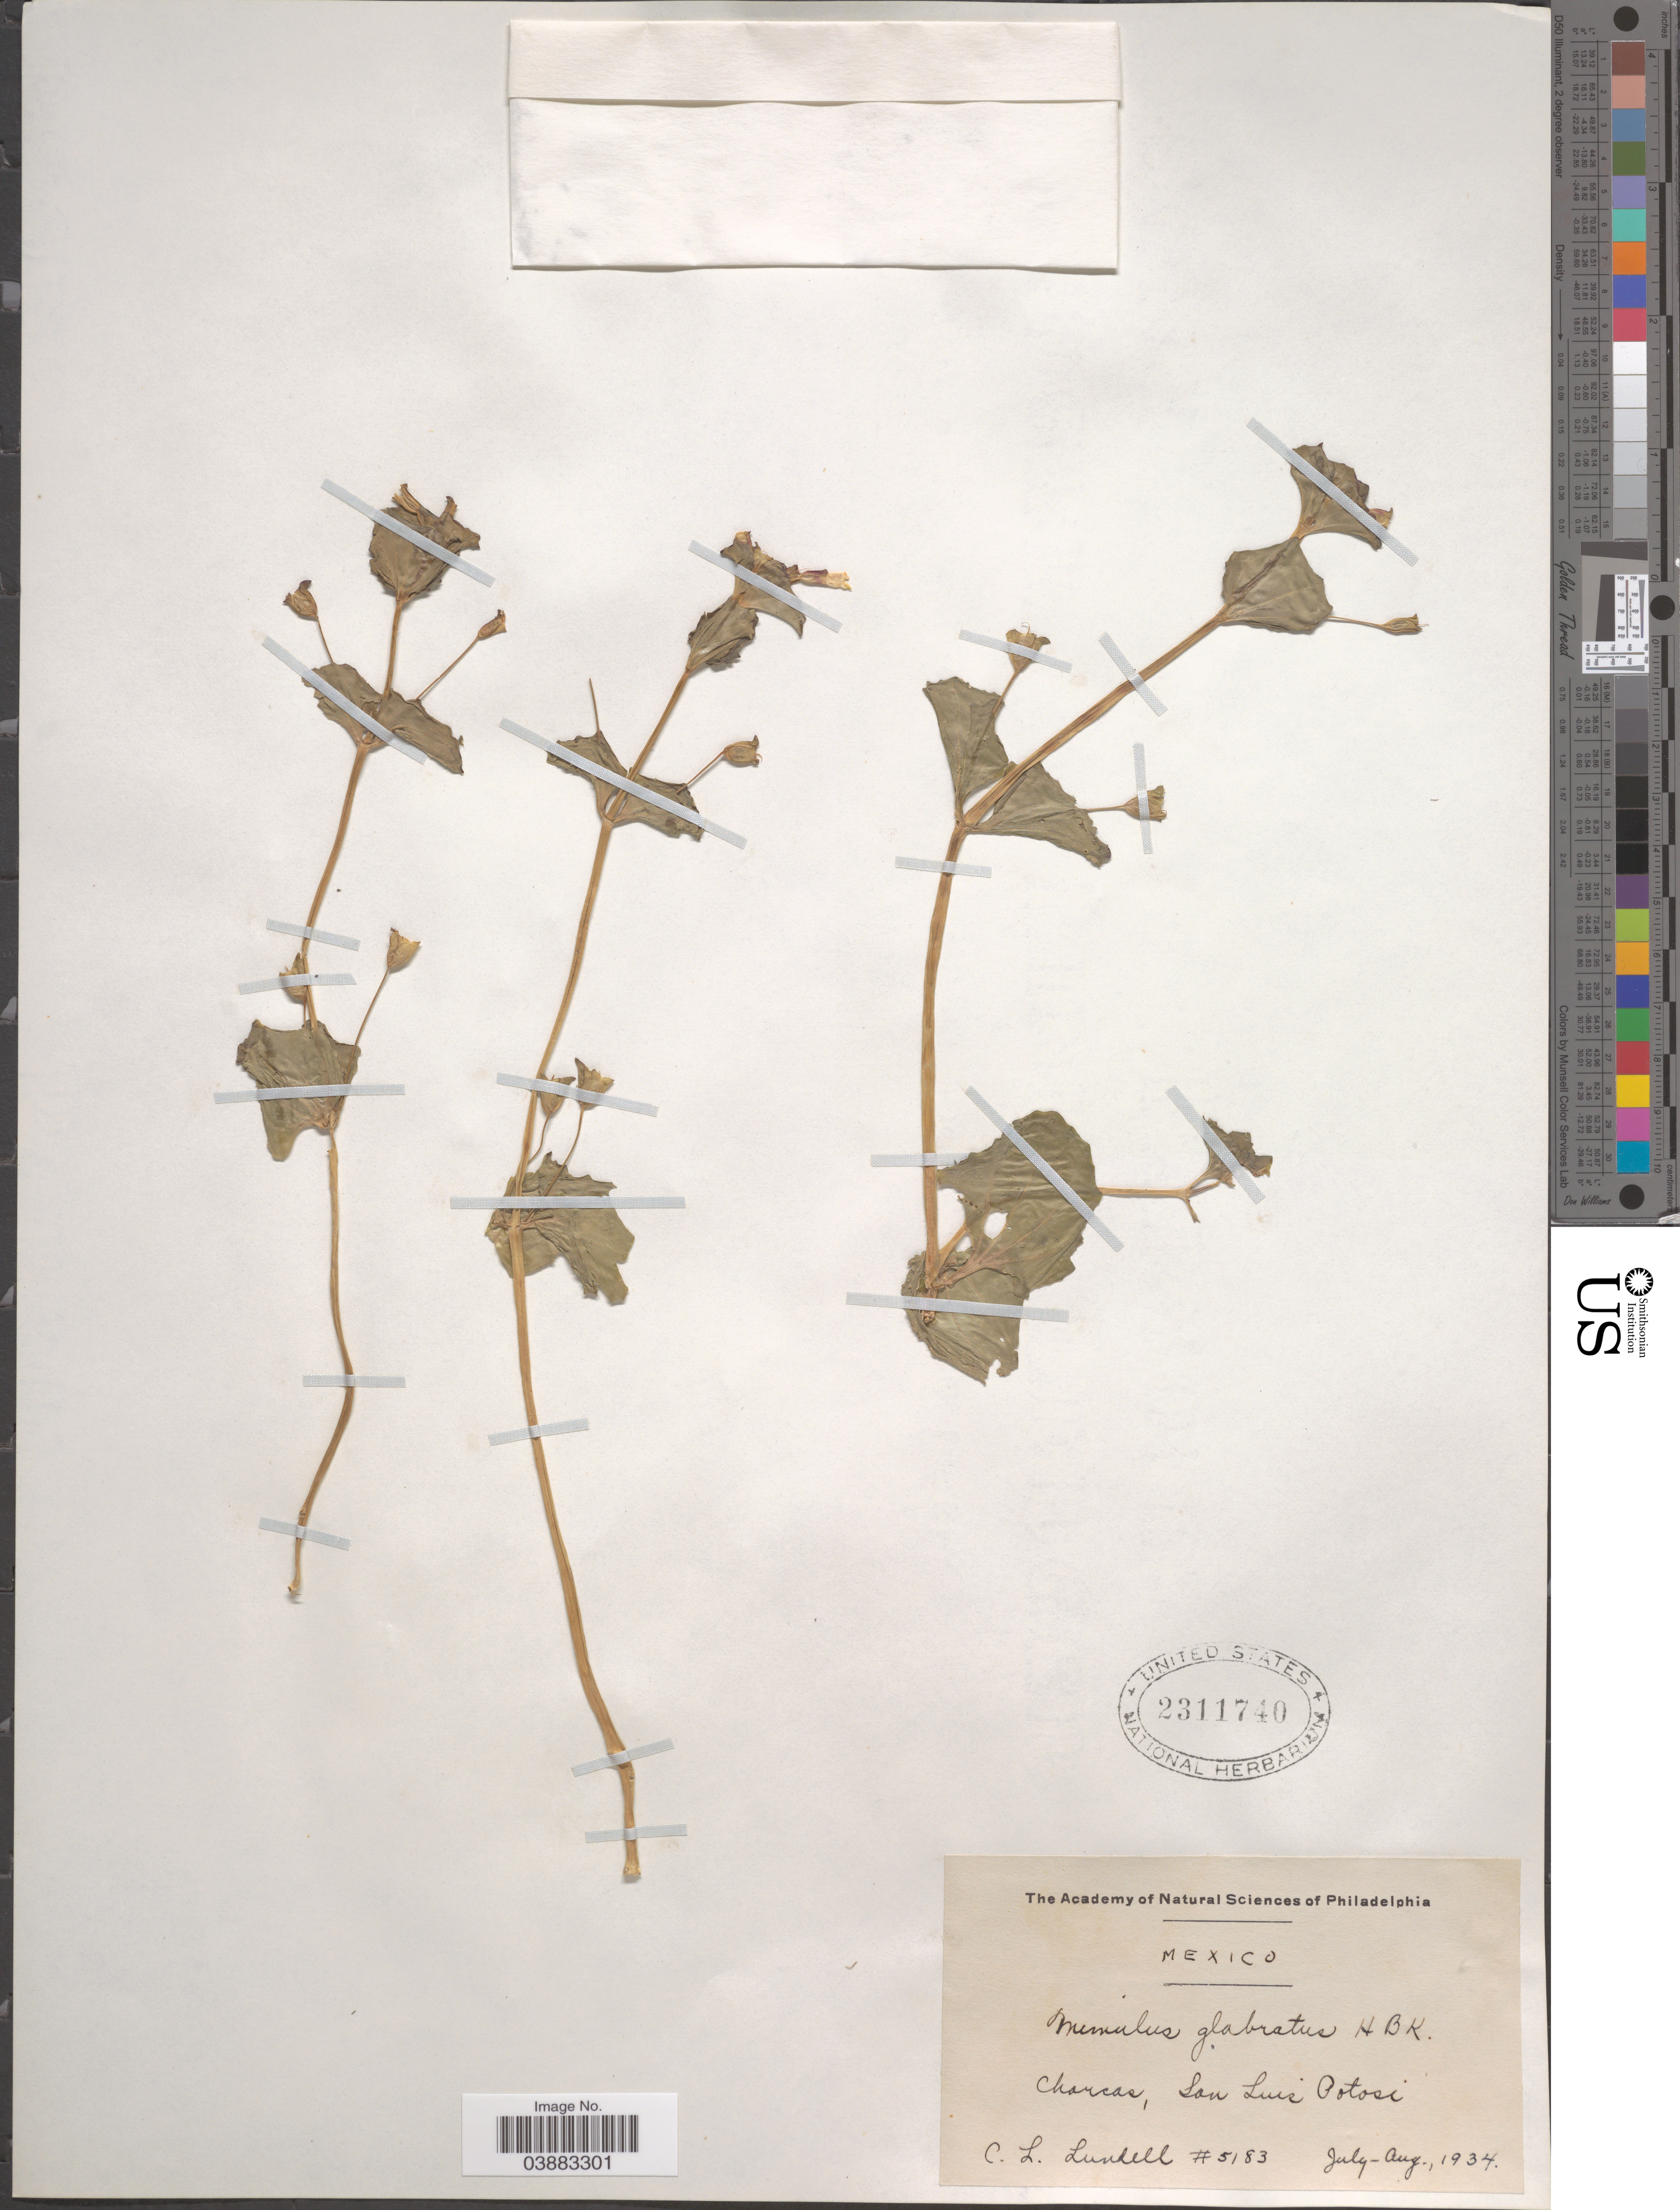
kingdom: Plantae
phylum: Tracheophyta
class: Magnoliopsida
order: Lamiales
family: Phrymaceae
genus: Mimulus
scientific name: Mimulus glabratus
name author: Kunth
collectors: C. L. Lundell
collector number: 5183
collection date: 1934-07/1934-08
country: Mexico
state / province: San Luis Potosí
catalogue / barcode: US 2311740